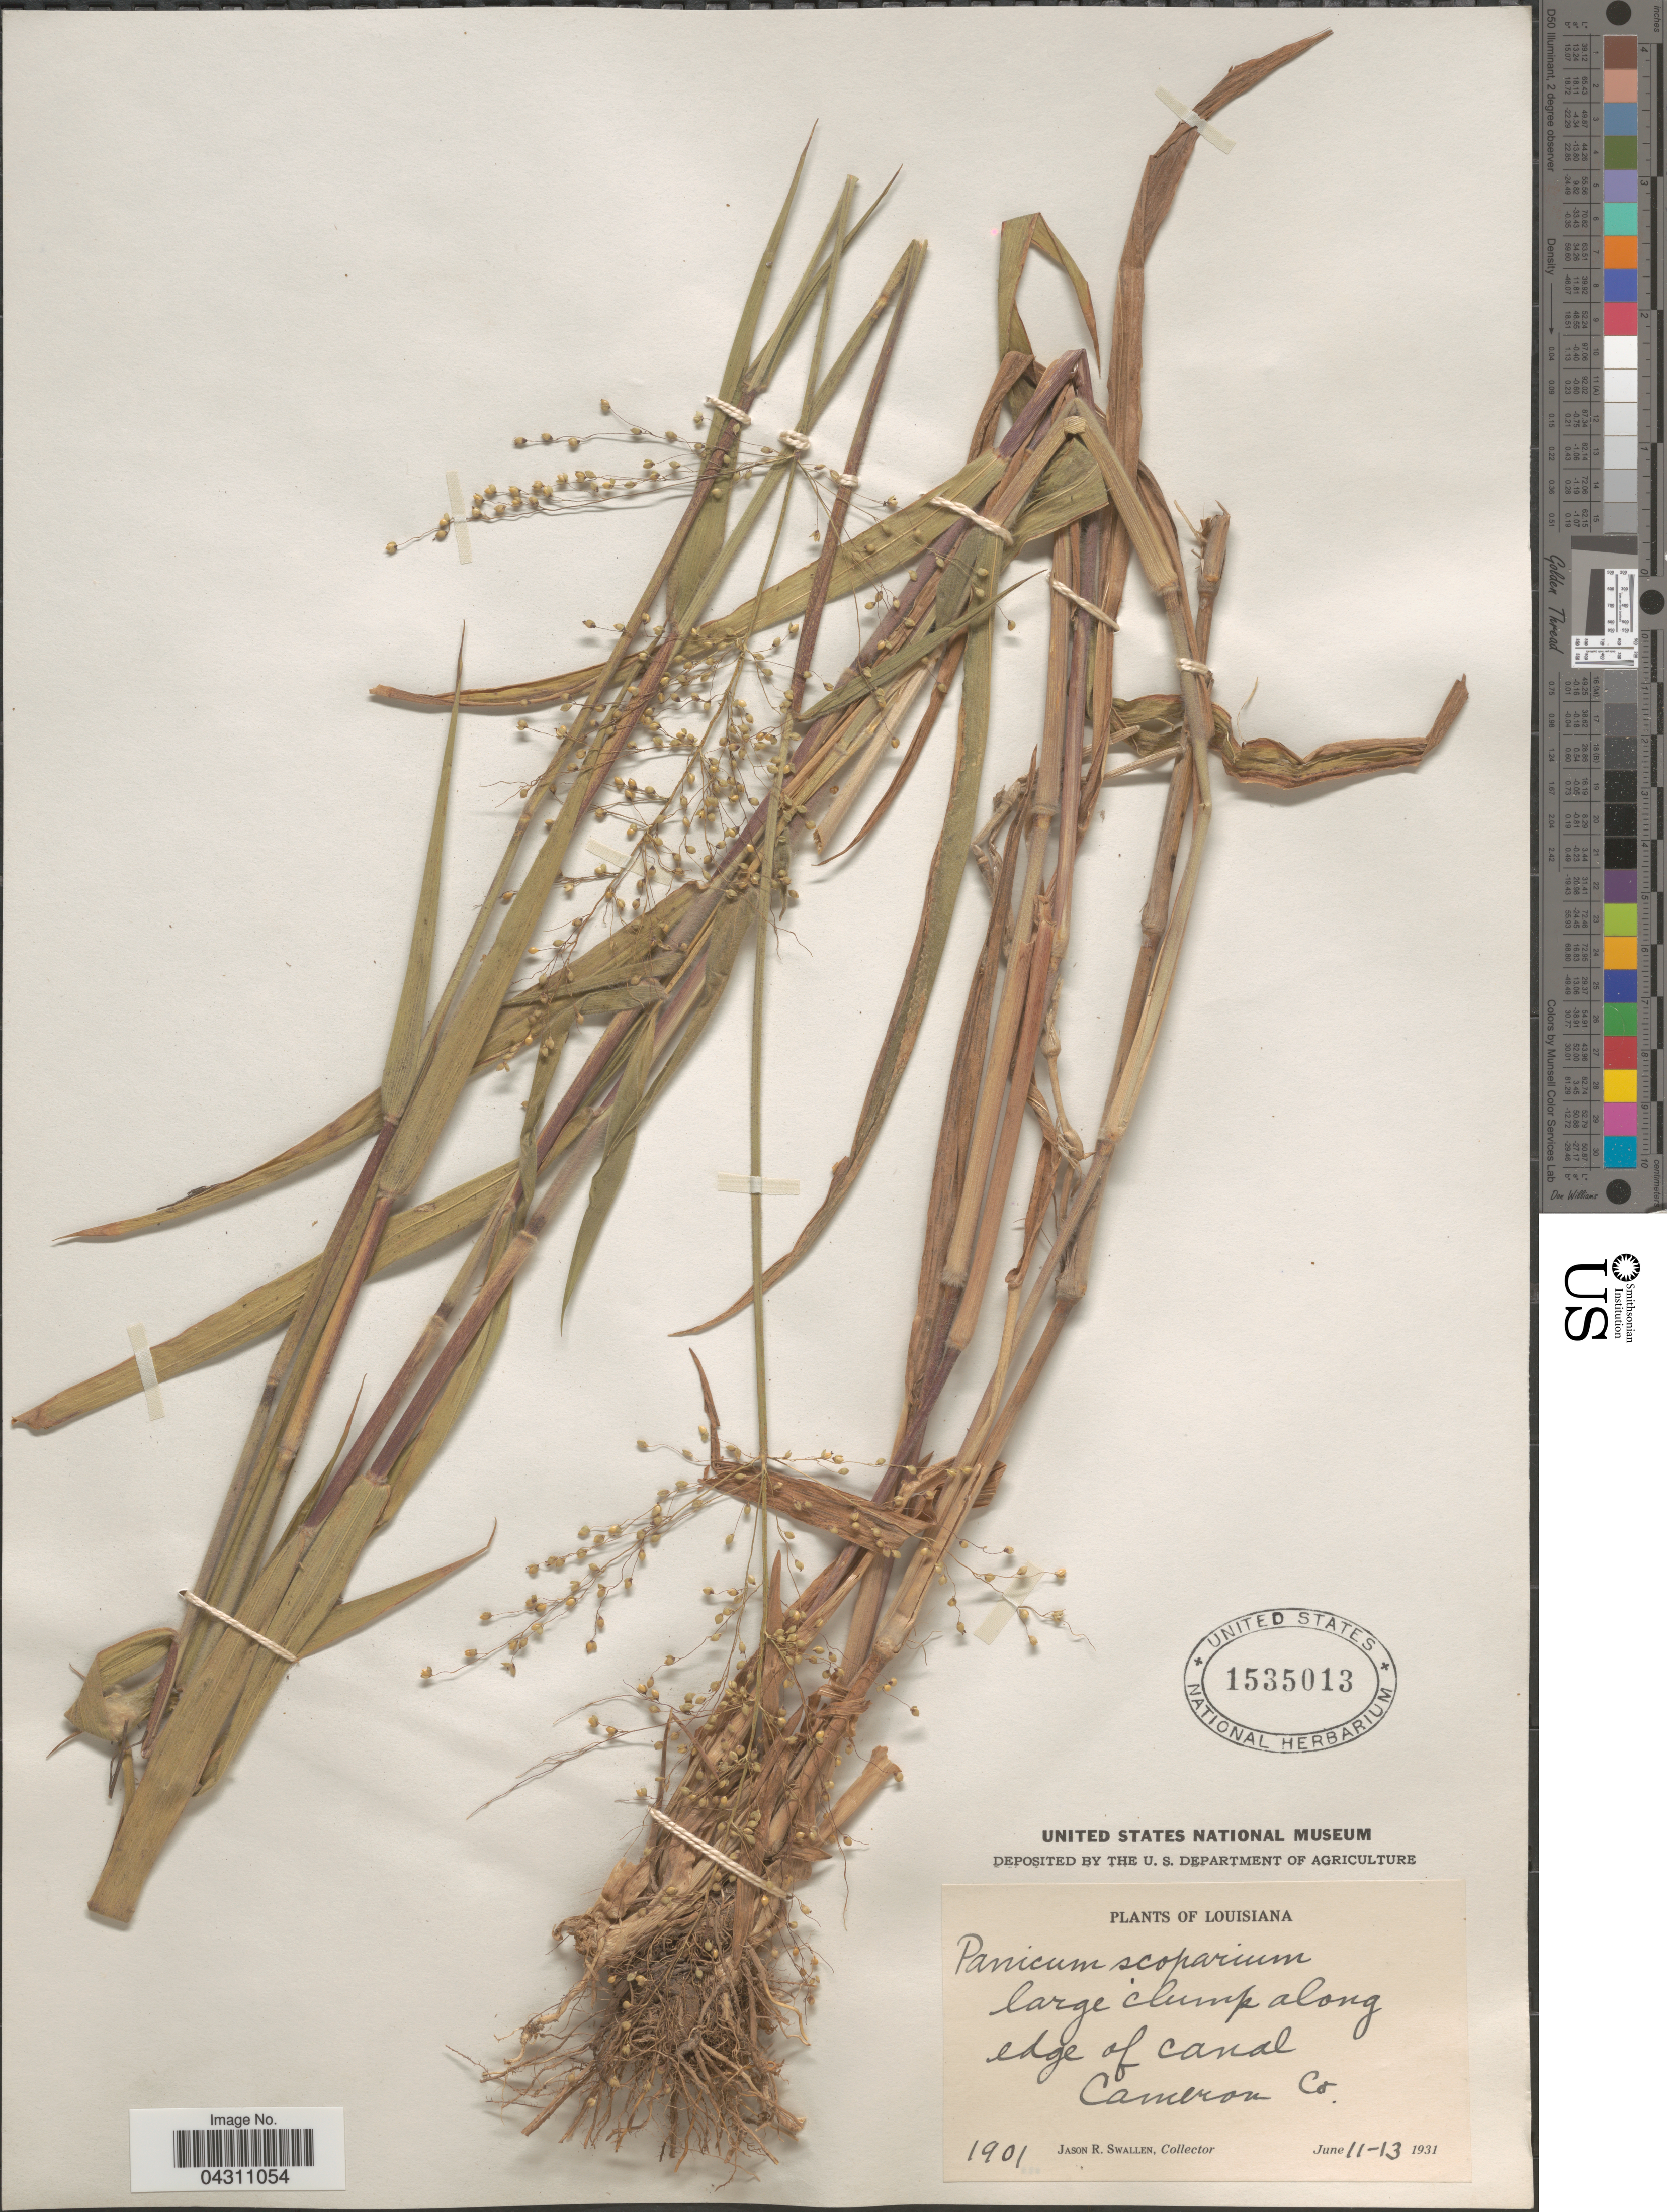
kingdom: Plantae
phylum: Tracheophyta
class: Liliopsida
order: Poales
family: Poaceae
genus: Dichanthelium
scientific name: Dichanthelium scoparium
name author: (Lam.) Gould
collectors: J. R. Swallen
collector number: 1901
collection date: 1931-06-11/1931-06-13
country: United States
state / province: Louisiana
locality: Along edge of canal Cameron Co.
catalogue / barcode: US 1535013